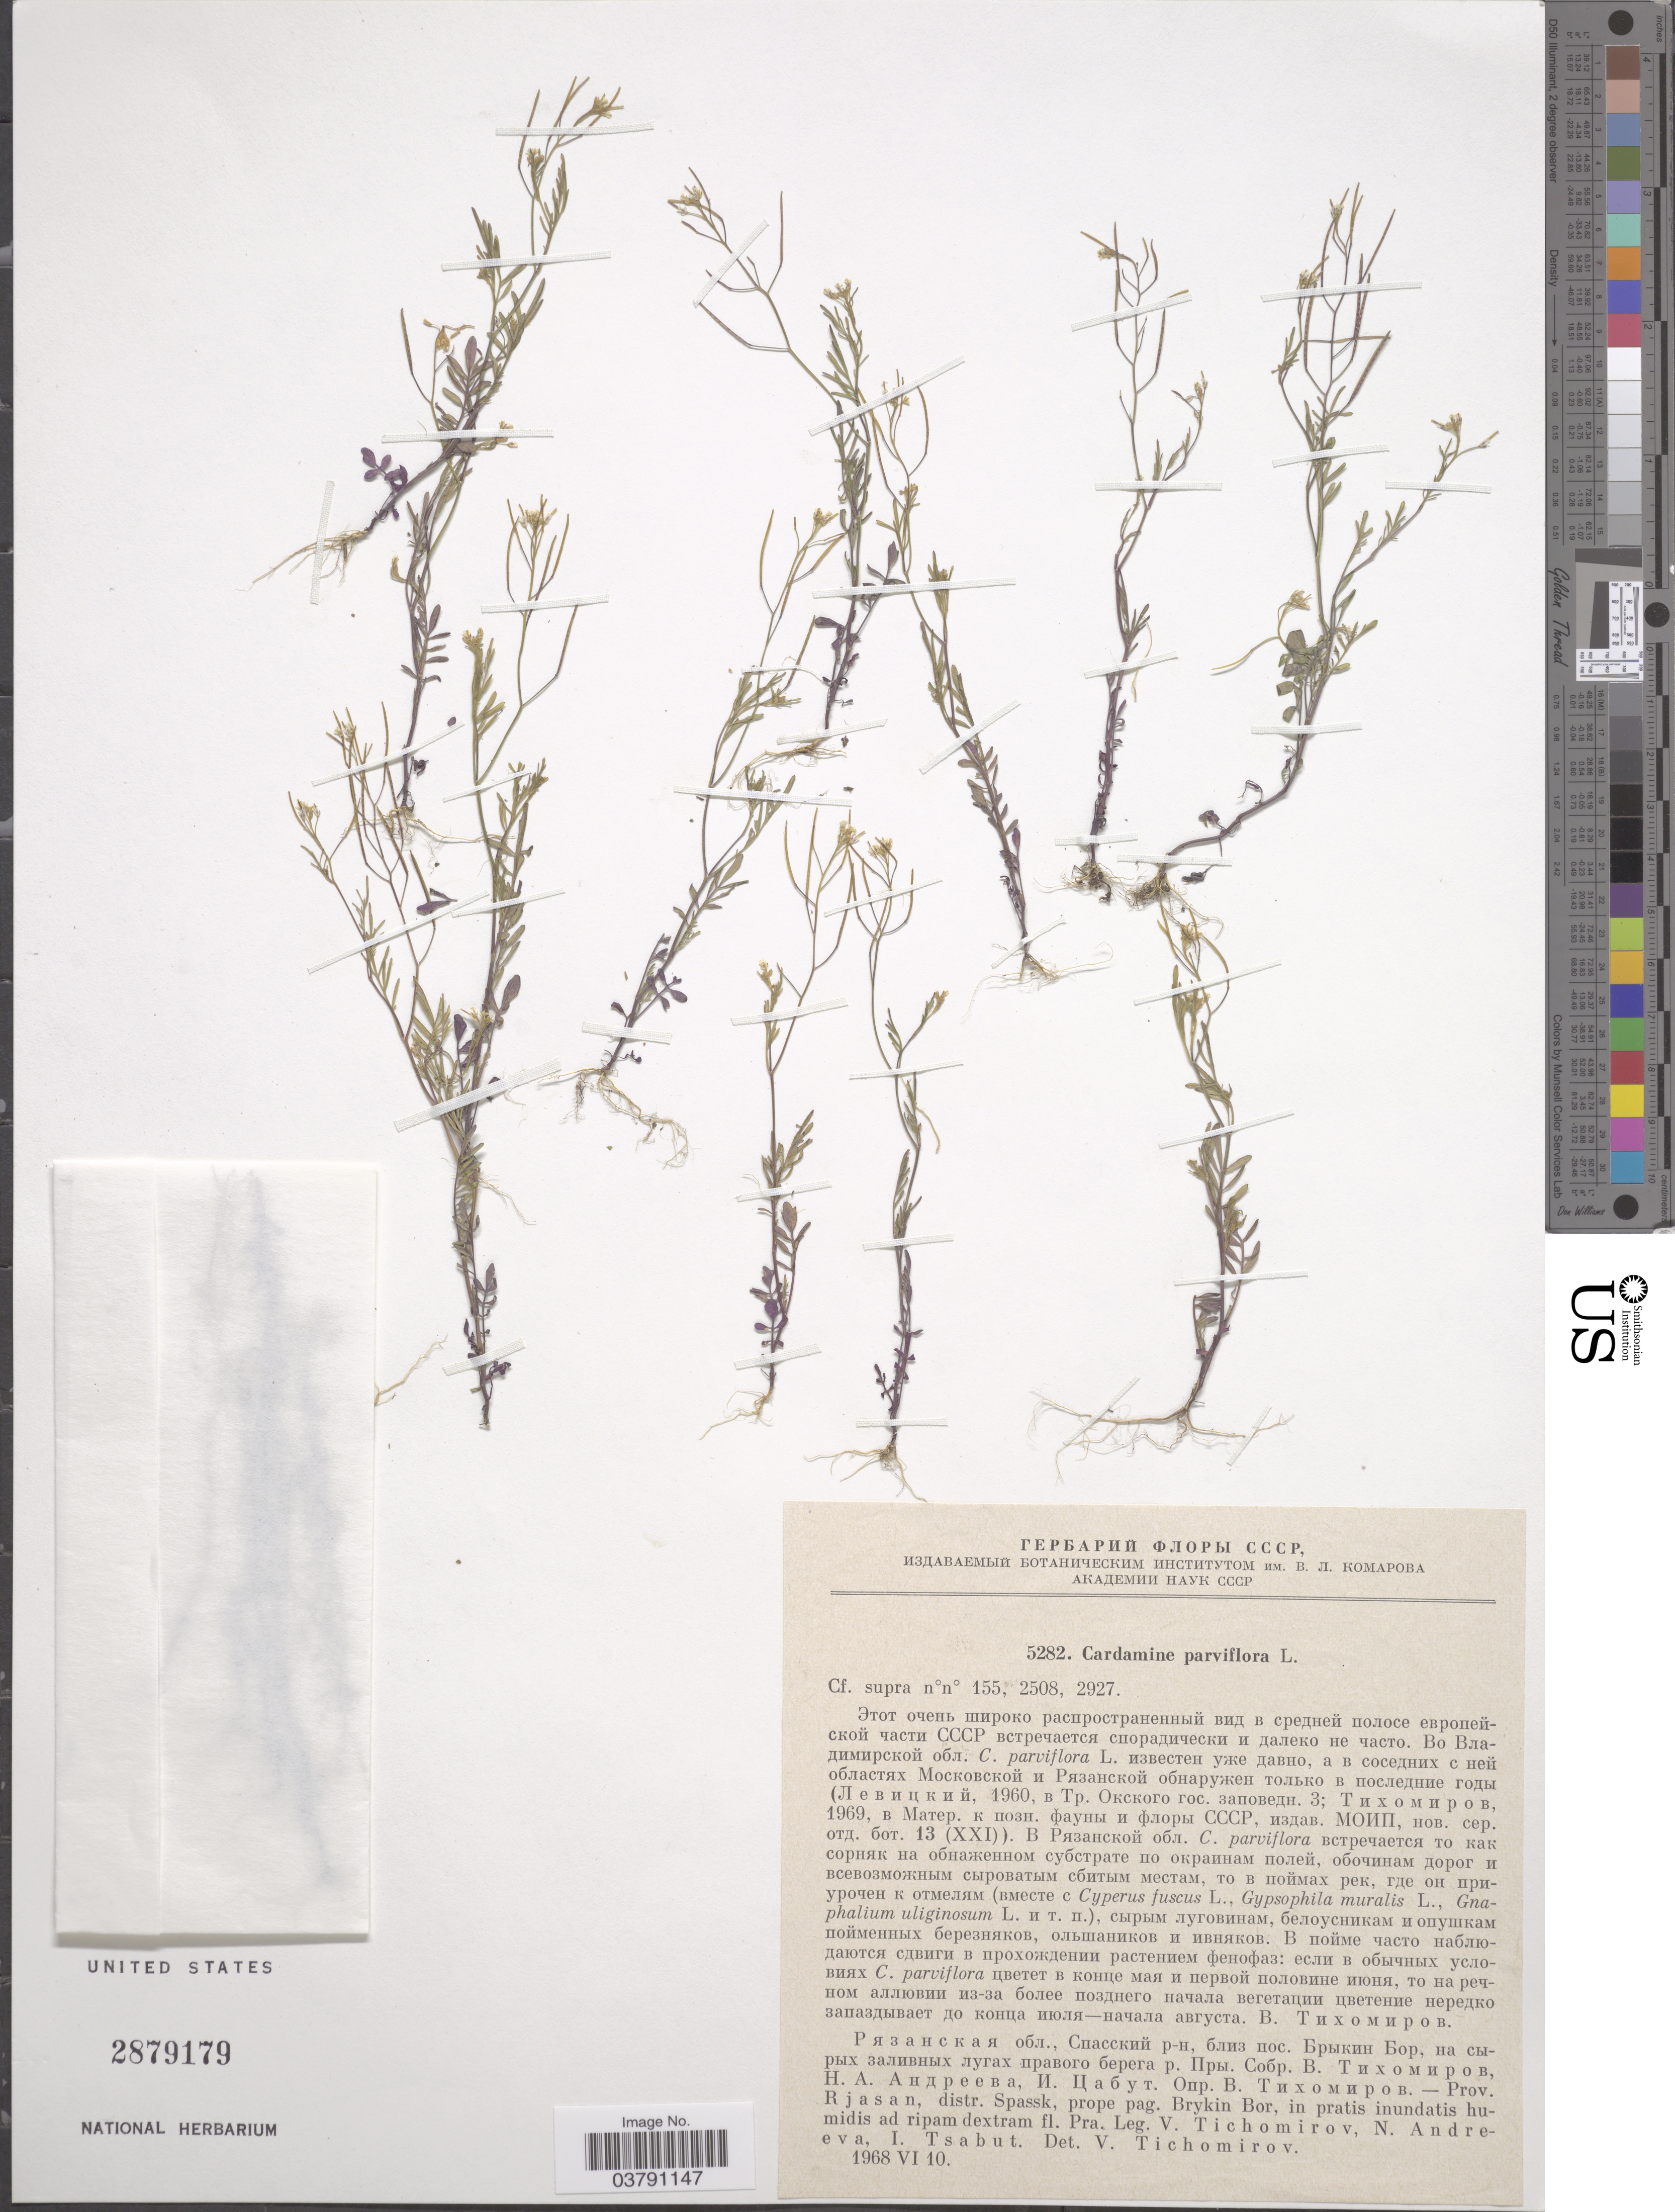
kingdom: Plantae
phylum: Tracheophyta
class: Magnoliopsida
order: Brassicales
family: Brassicaceae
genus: Cardamine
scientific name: Cardamine parviflora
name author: L.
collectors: V. Tichomirov, N. Andreva & I. Tsabut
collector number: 5282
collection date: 1968-06-10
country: Russian Federation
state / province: Ryazan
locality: Prov. Rjasan, distr. Spassk, prope pag. Brykin Bor, in pratis inundatis humidis ad ripam dextram fl. Pra.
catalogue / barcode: US 2879179